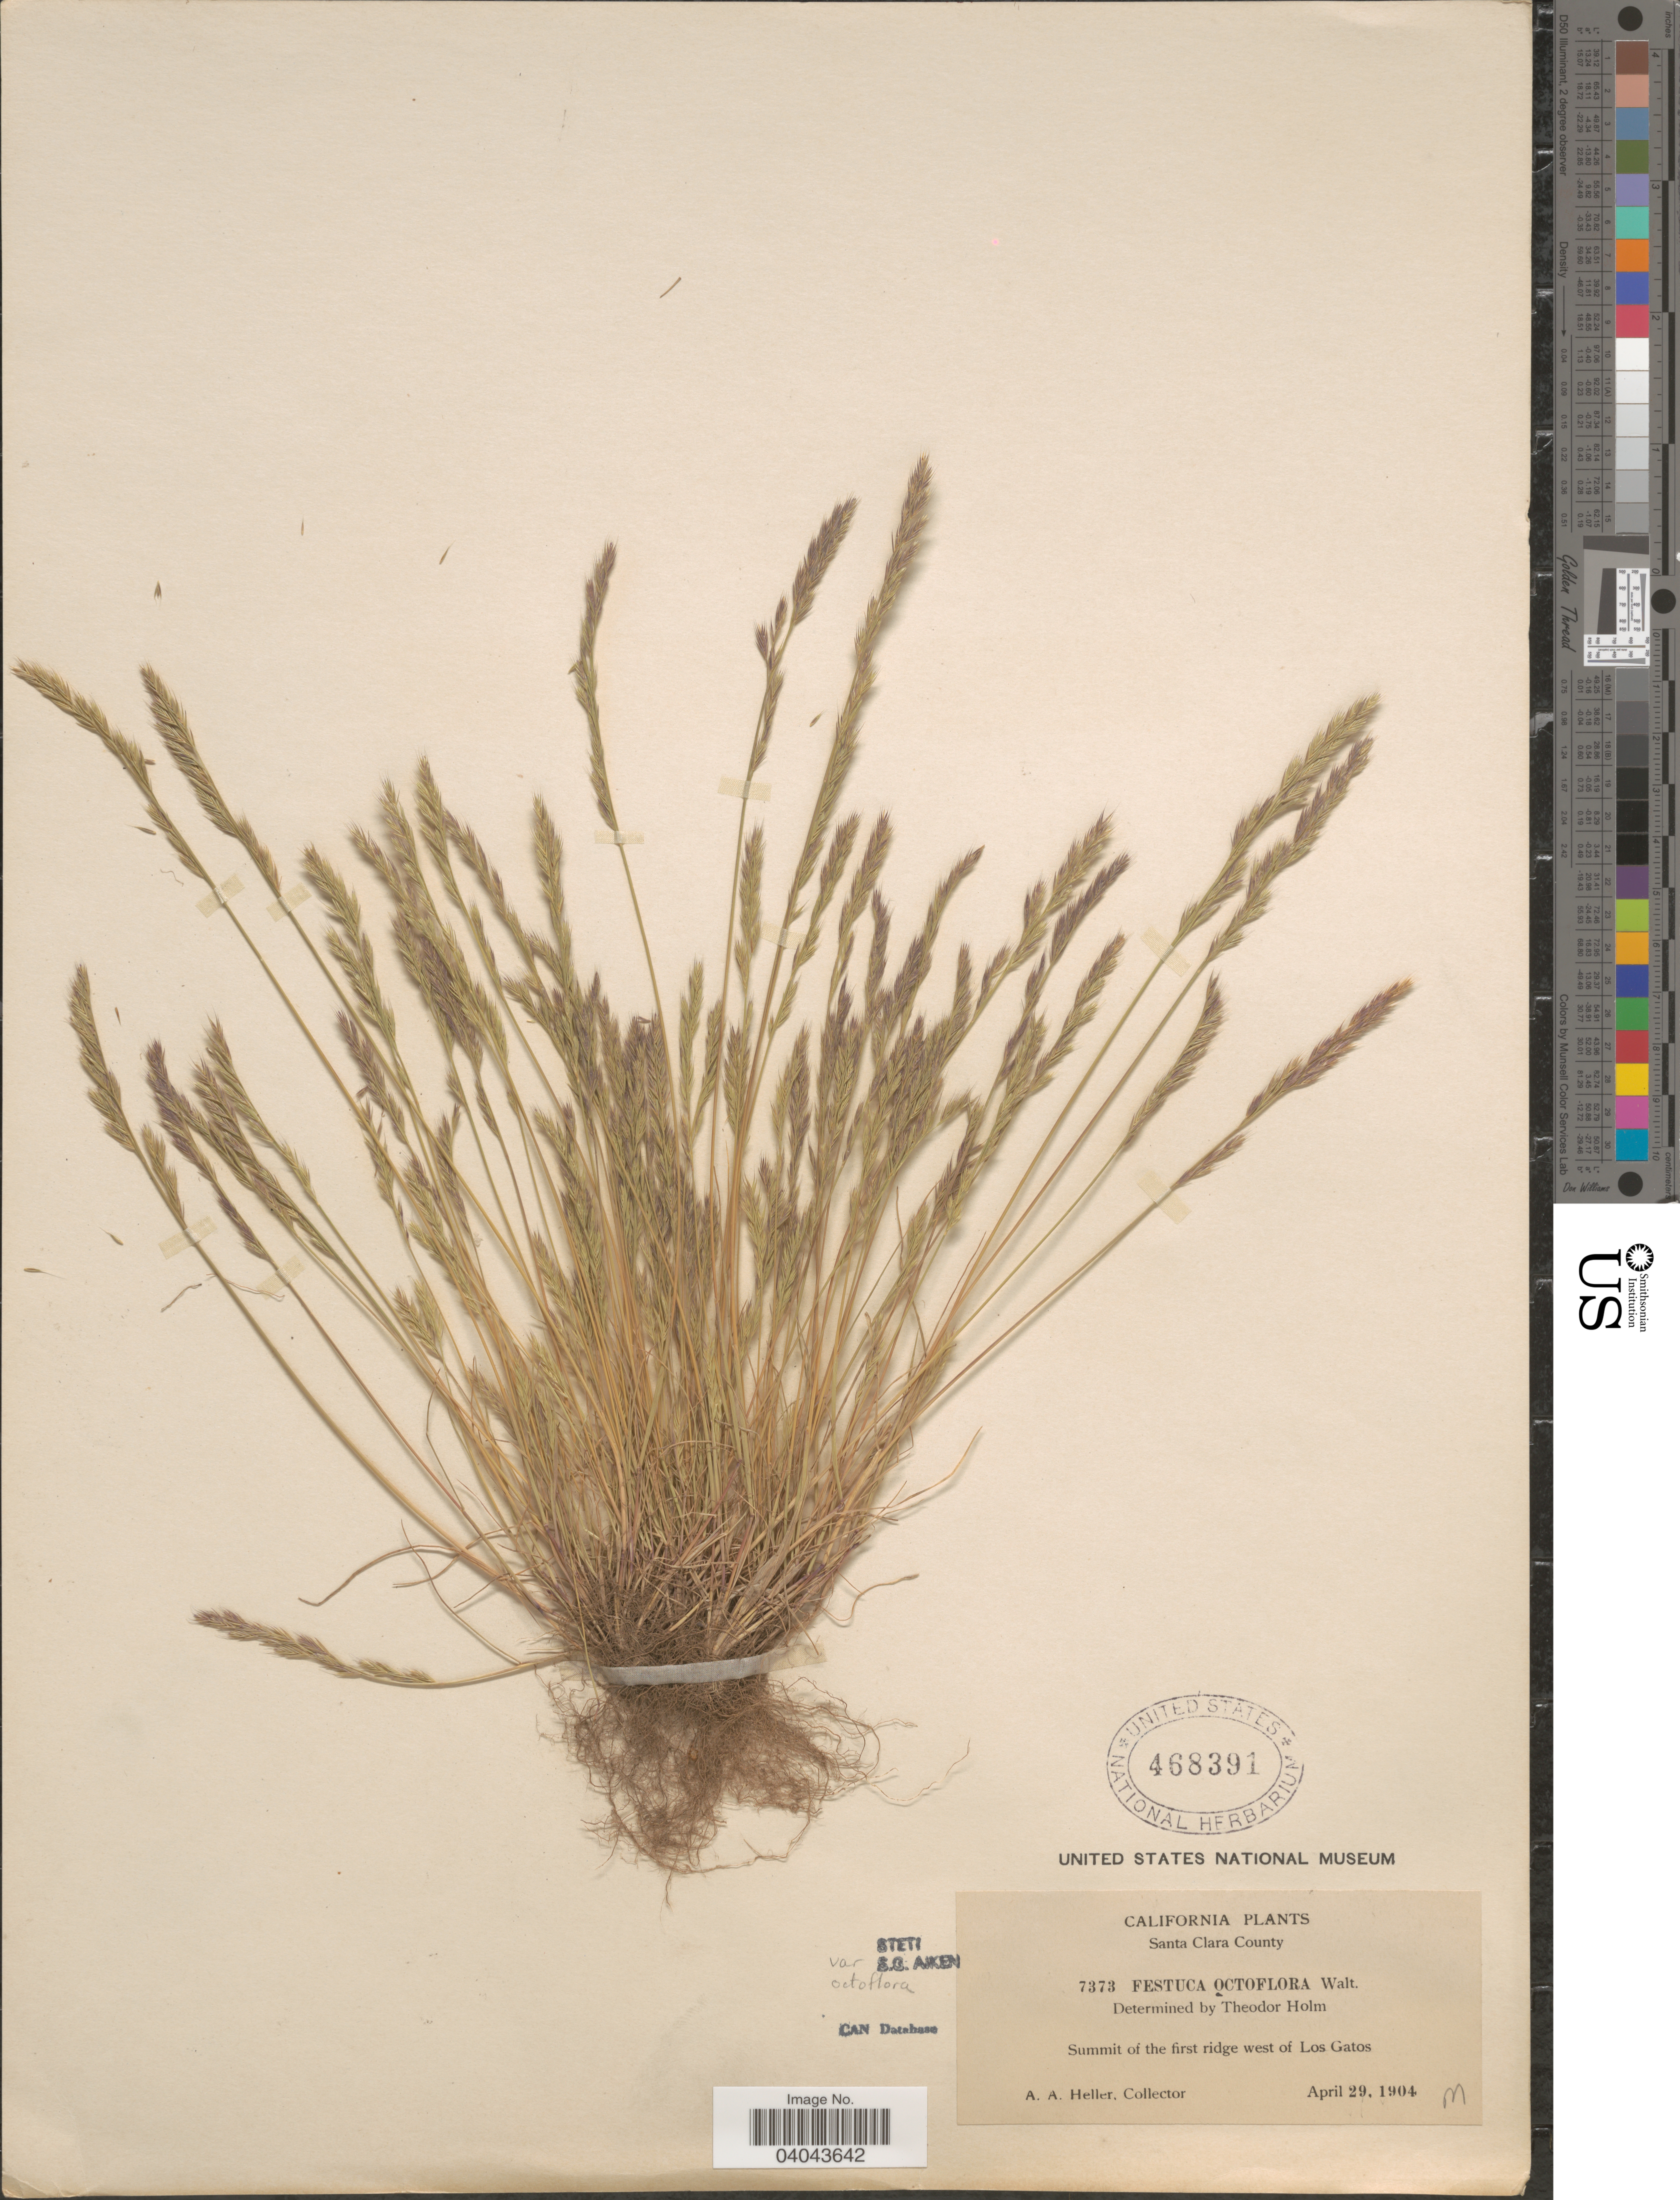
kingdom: Plantae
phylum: Tracheophyta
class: Liliopsida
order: Poales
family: Poaceae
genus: Festuca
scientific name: Festuca octoflora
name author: Walter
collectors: A. A. Heller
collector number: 7373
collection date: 1904-04-29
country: United States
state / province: California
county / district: Santa Clara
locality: Santa Clara County. Summit of the first ridge west of Los Gatos.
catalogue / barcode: US 468391